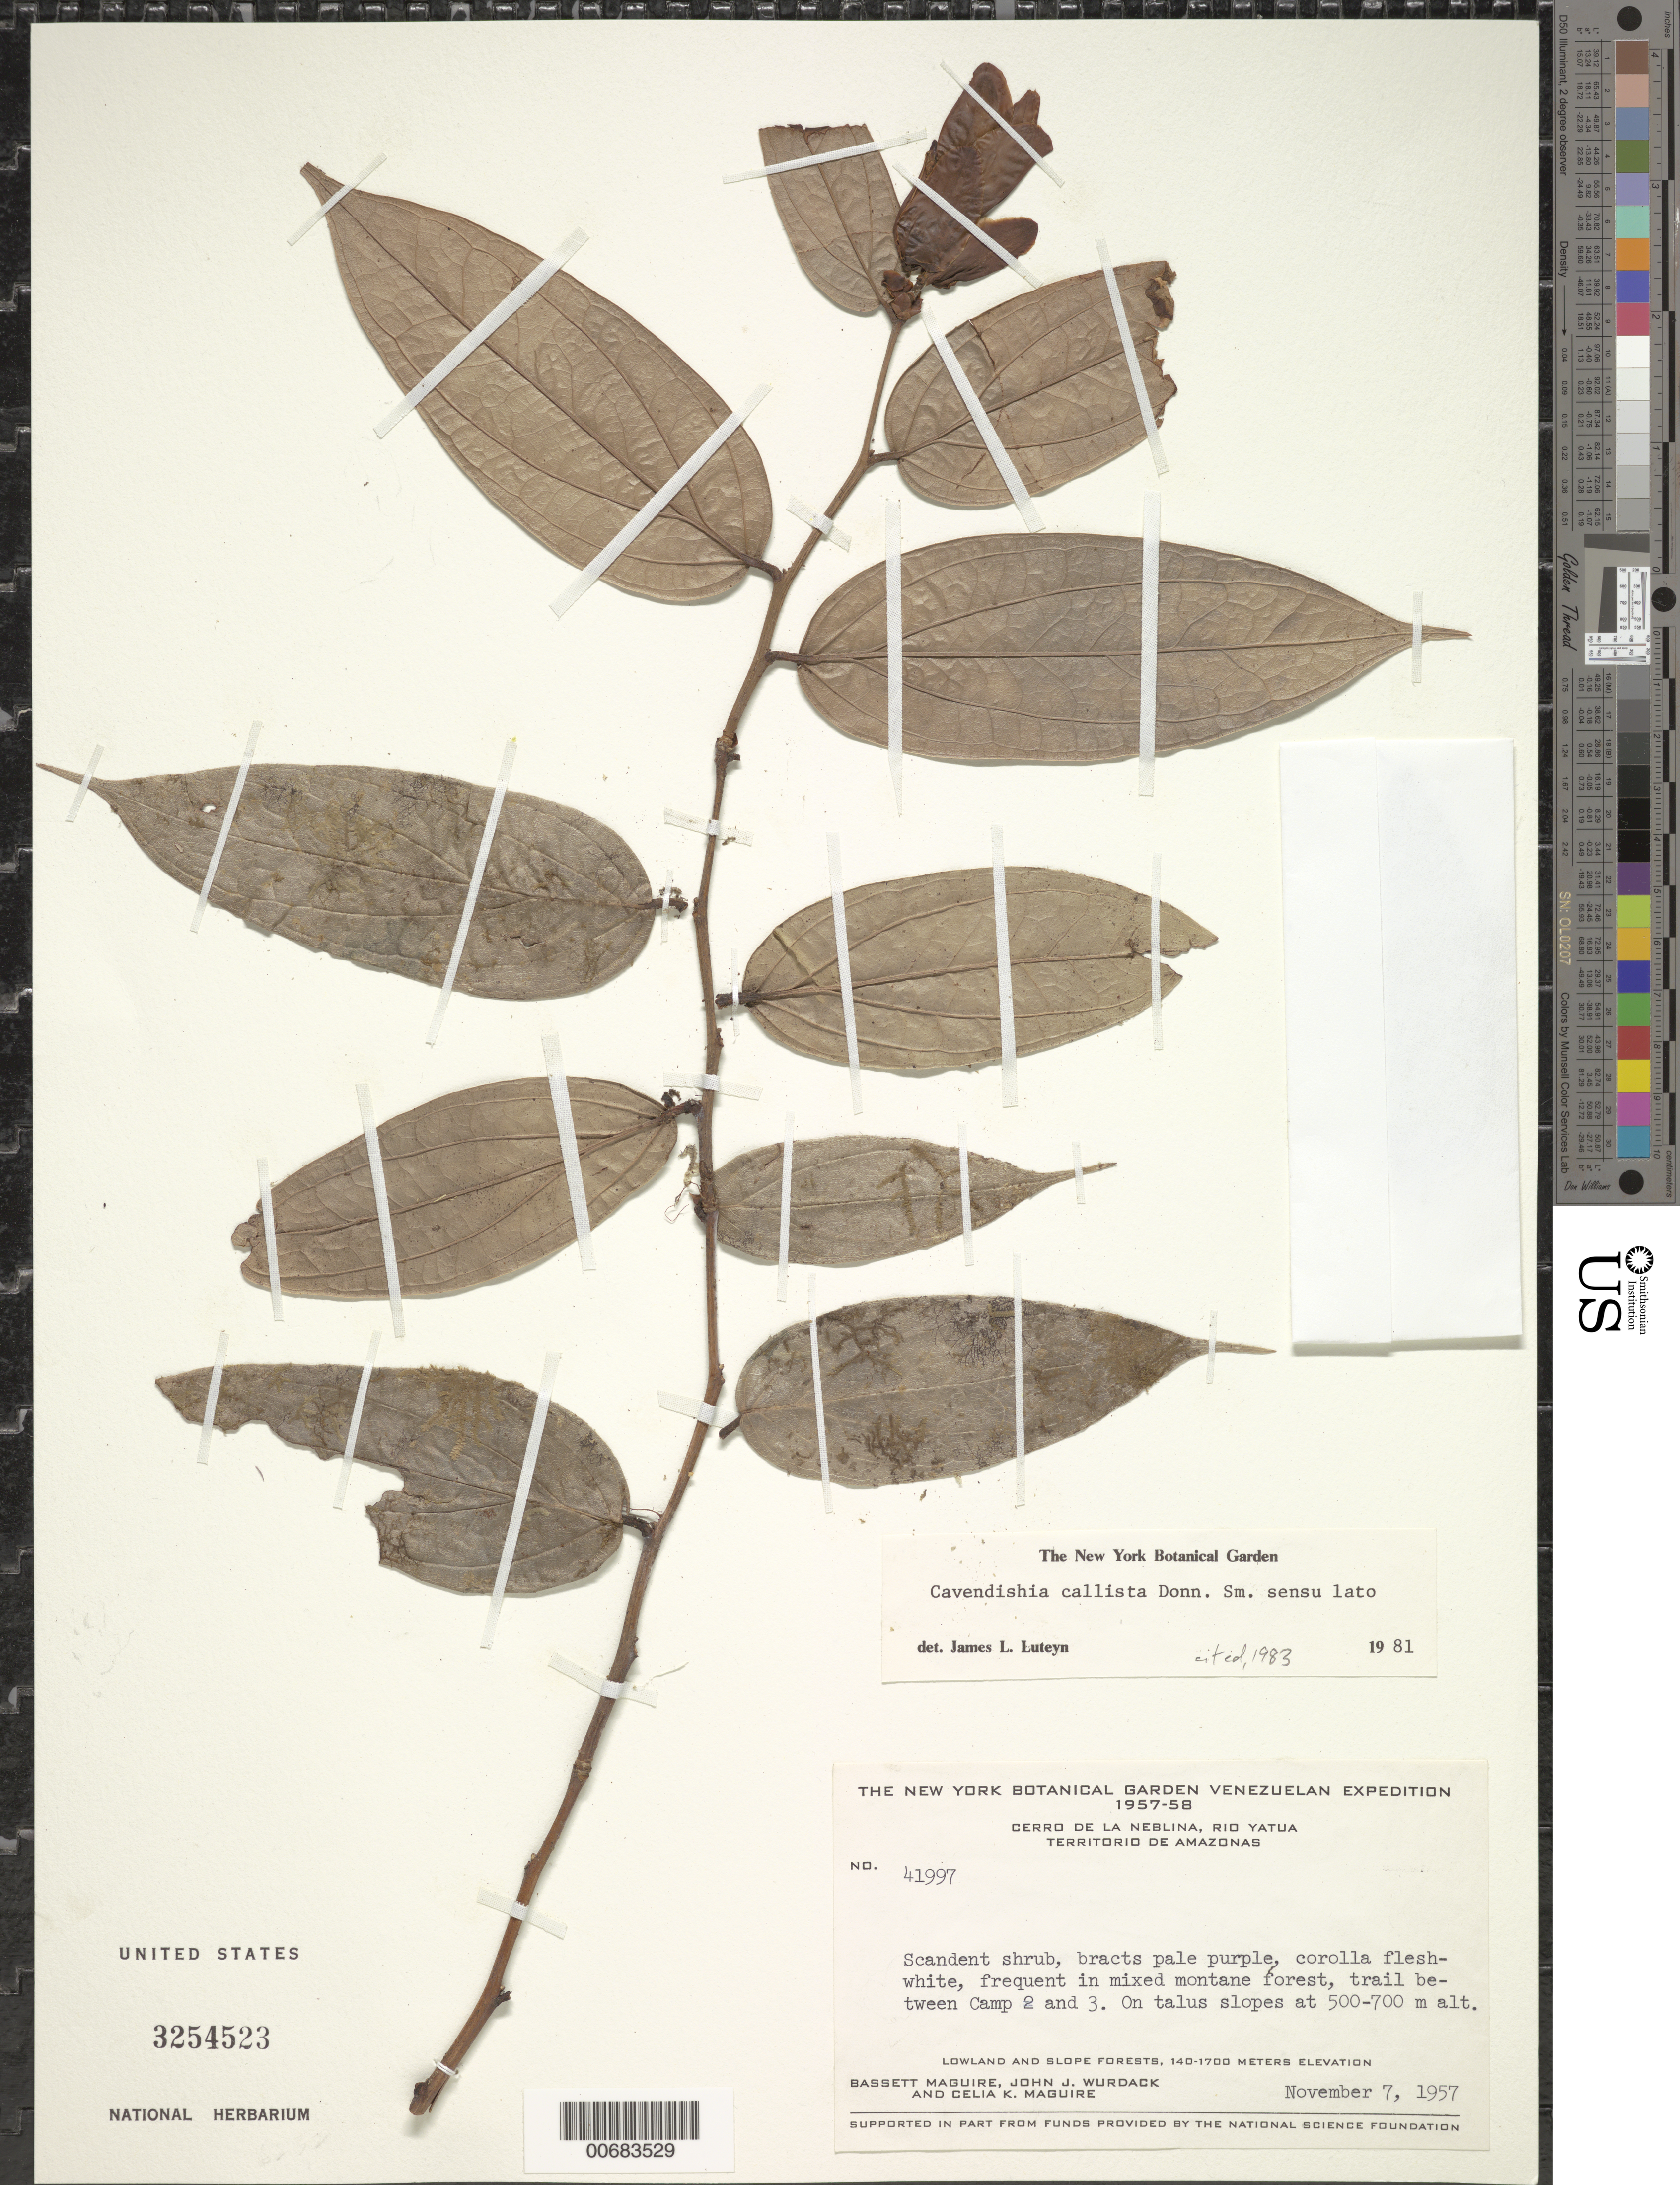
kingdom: Plantae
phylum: Tracheophyta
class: Magnoliopsida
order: Ericales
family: Ericaceae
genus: Cavendishia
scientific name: Cavendishia callista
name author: Donn. Sm.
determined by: Luteyn, J. L.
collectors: B. Maguire, J. J. Wurdack & C. K. Maguire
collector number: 41997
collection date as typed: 7-Nov-57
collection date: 1957-11-07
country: Venezuela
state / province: Amazonas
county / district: Río Negro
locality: Cerro de la Neblina, Río Yatua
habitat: Trail in mixed montane forest, talus slopes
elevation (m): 500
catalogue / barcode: US 3254523